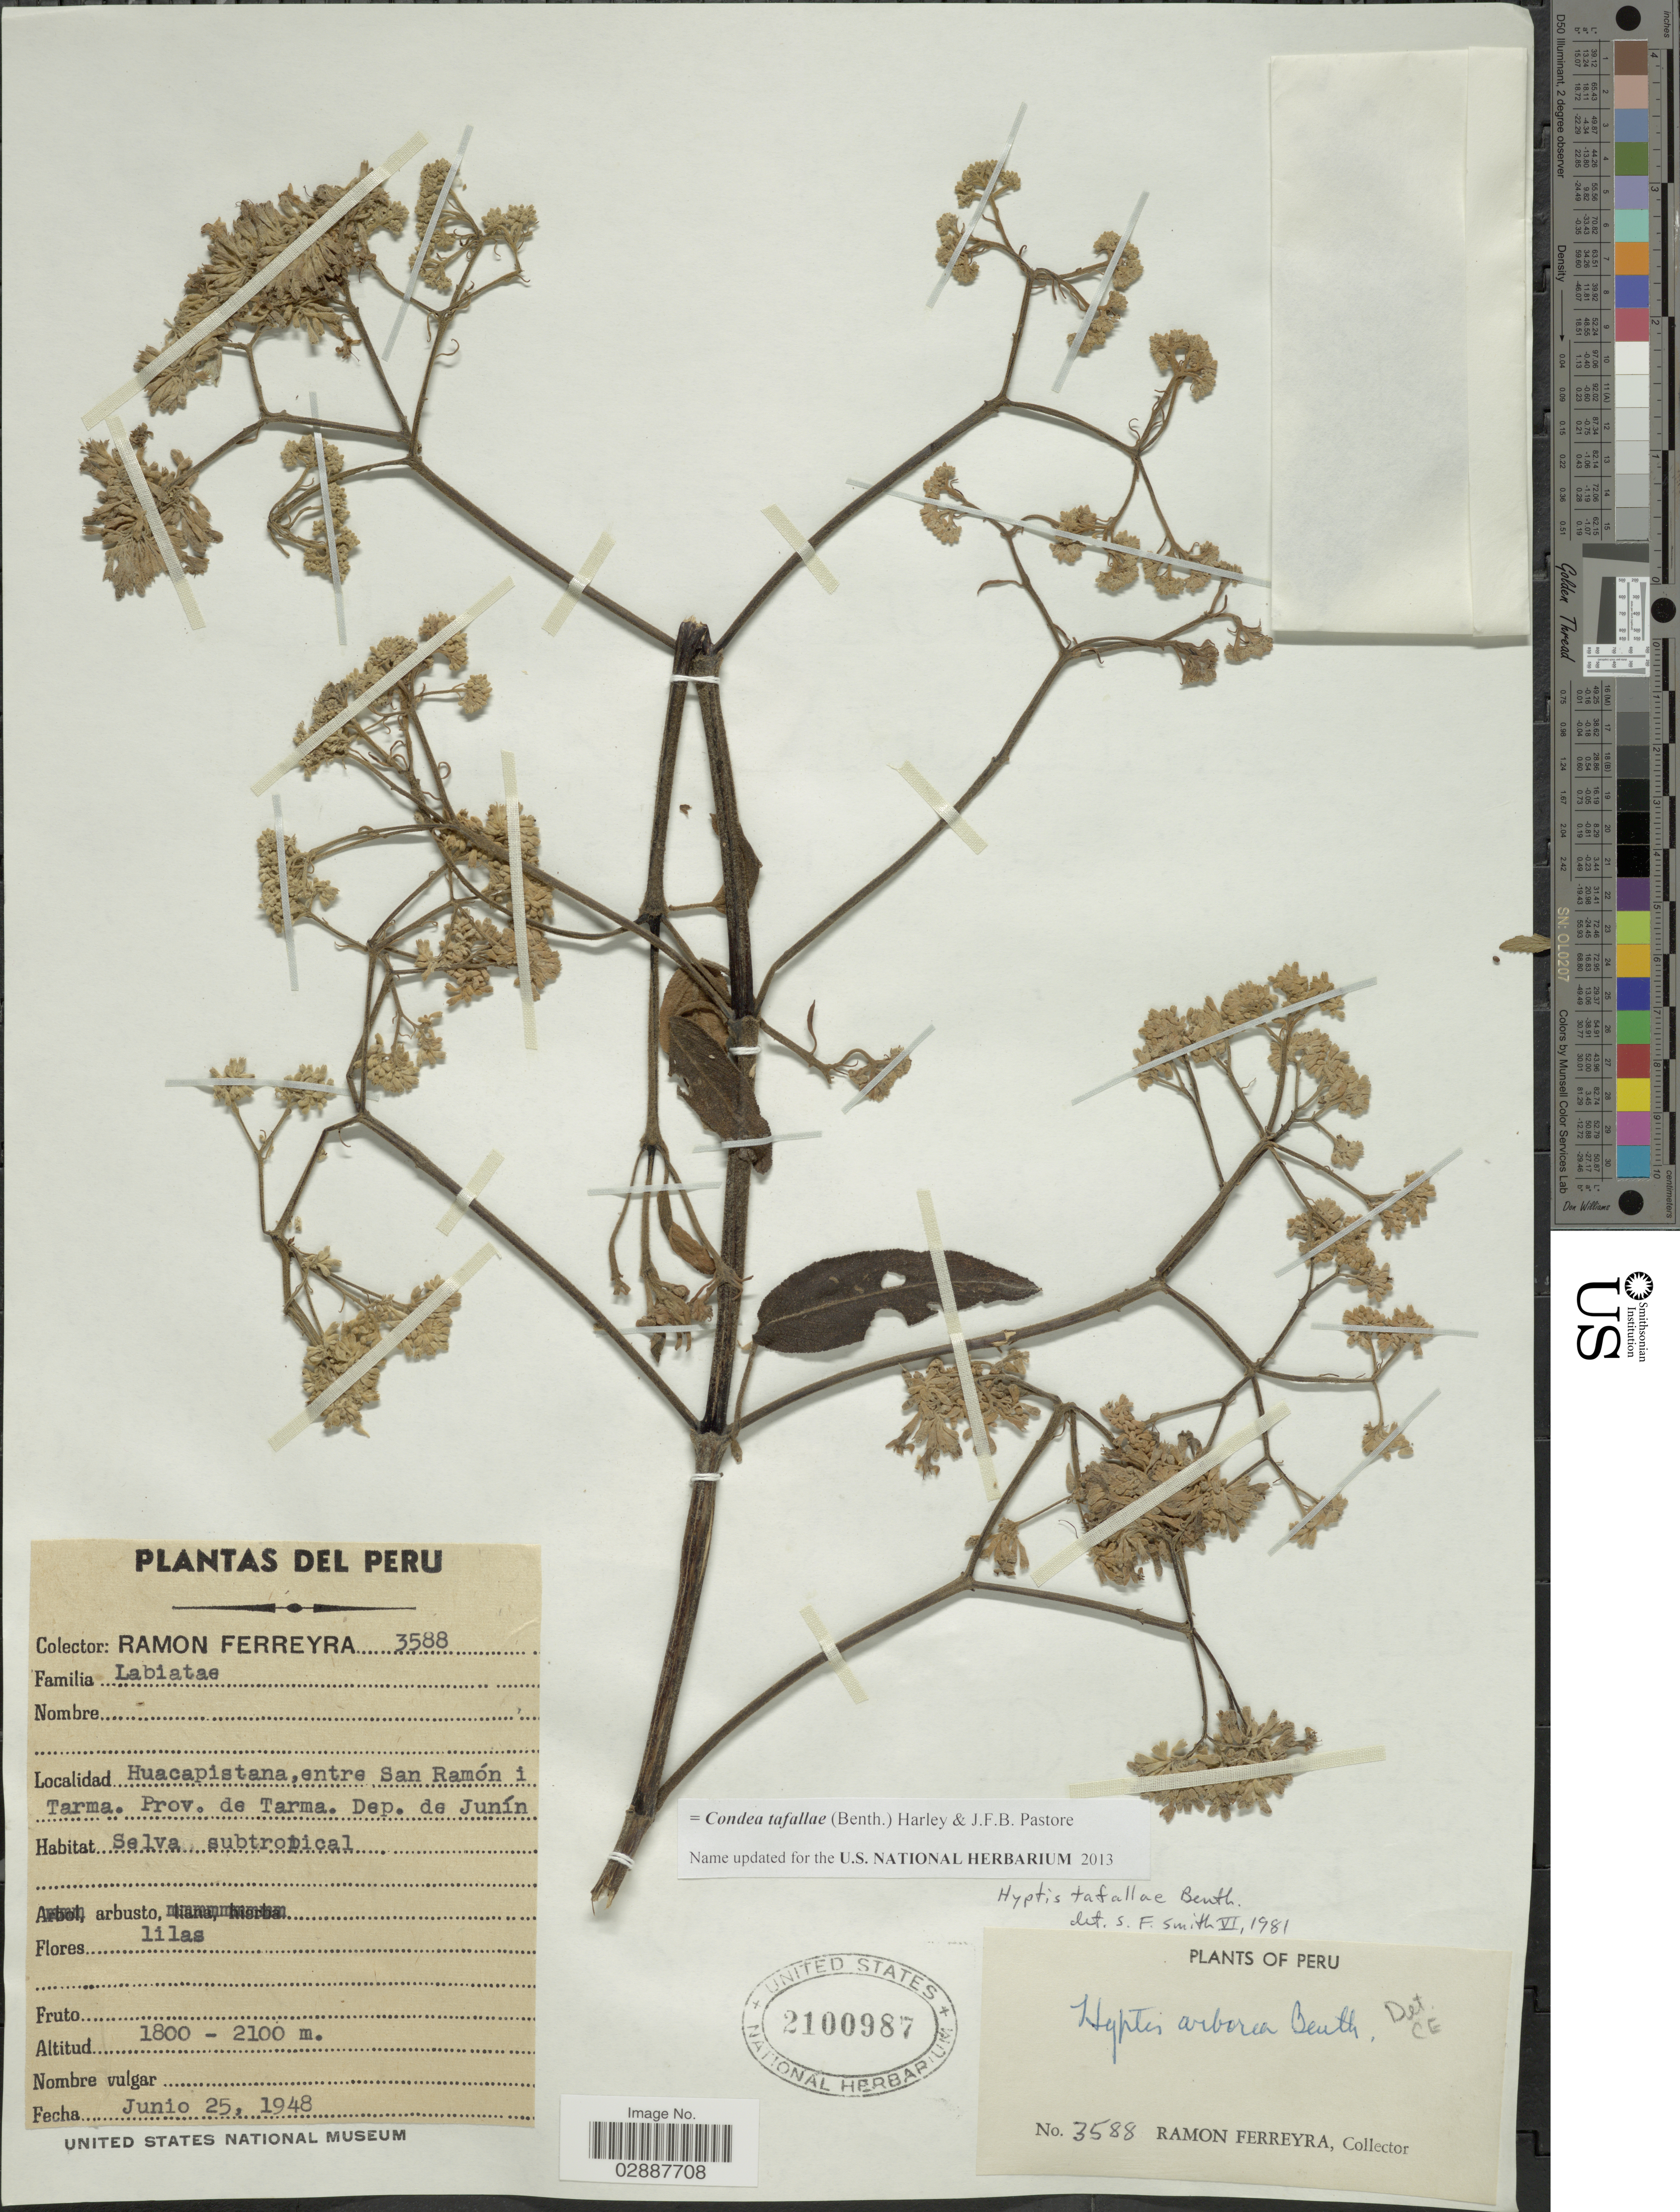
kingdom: Plantae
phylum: Tracheophyta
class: Magnoliopsida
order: Lamiales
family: Lamiaceae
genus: Condea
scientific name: Condea tafallae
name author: (Benth.) Harley & J.F.B. Pastore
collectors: R. A. Ferreyra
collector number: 3588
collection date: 1948-06-25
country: Peru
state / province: Junín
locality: Huacapistana, entre San Ramón i Tarma. Prov. de Tarma.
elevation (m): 1800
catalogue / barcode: US 2100987